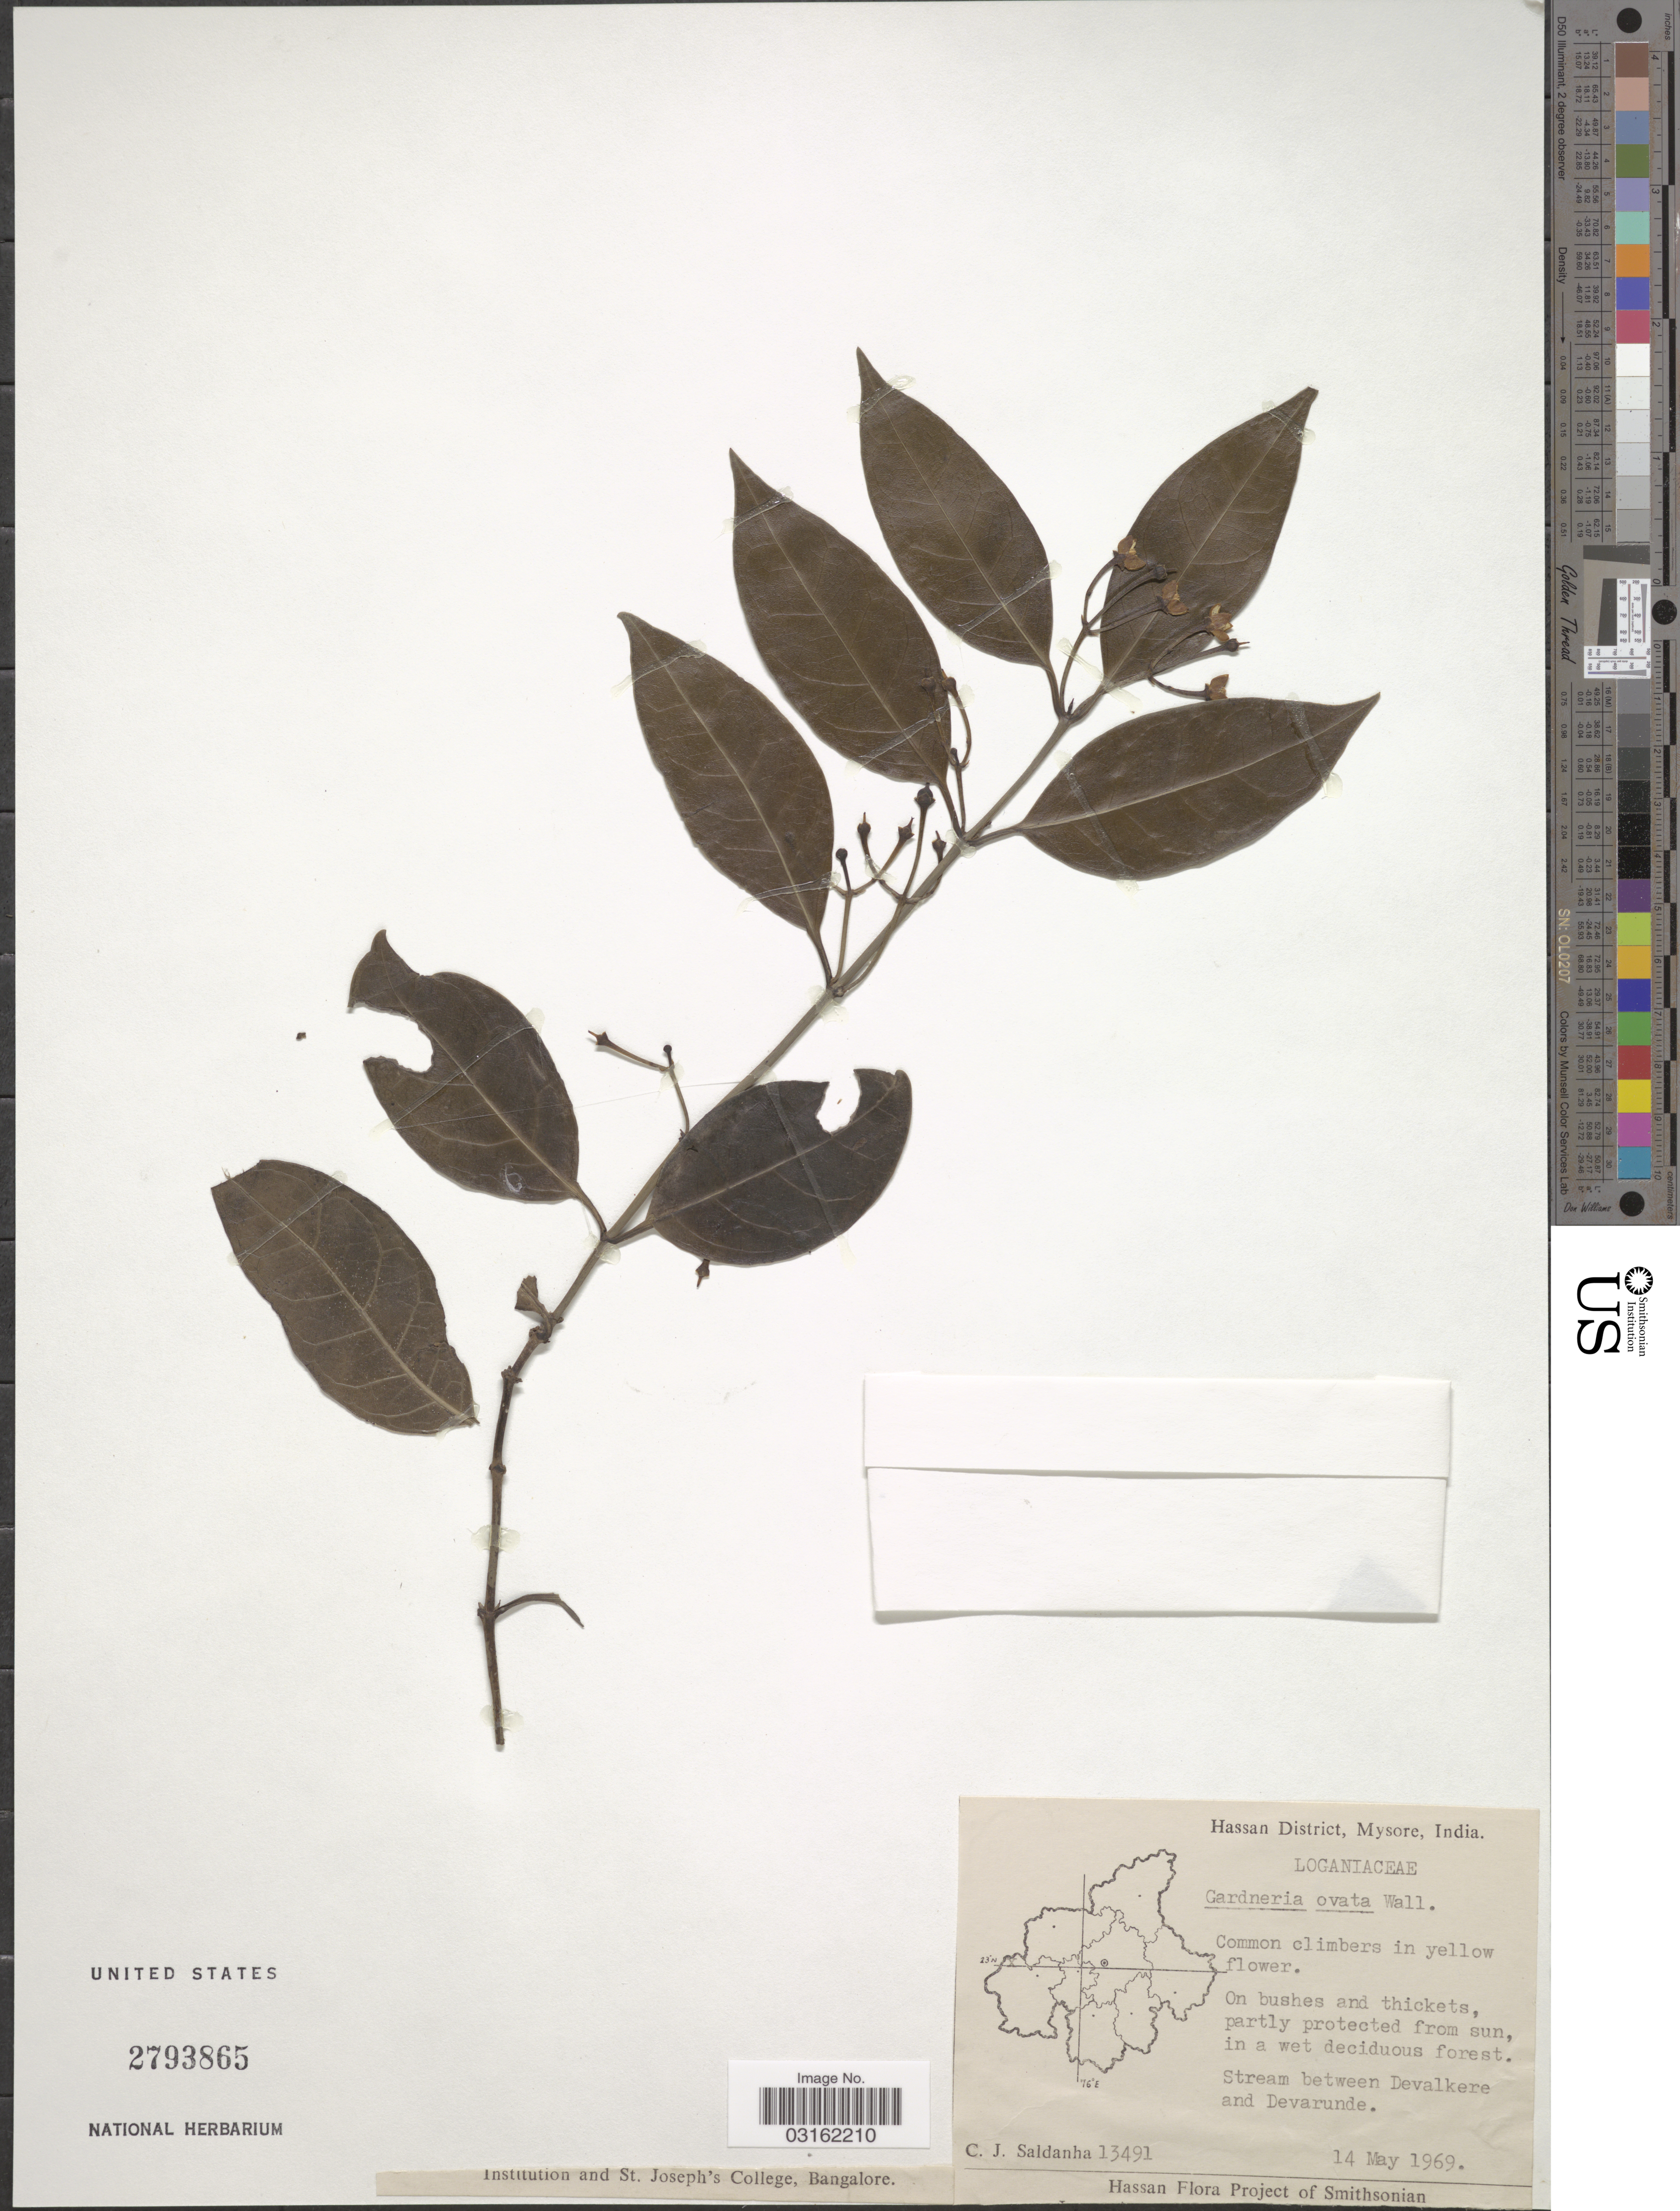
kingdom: Plantae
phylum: Tracheophyta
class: Magnoliopsida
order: Gentianales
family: Loganiaceae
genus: Gardneria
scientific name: Gardneria ovata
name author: Wall.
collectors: C. J. Saldanha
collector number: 13491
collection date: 1969-05-14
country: India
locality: Hassan District, Mysore, Stream between Devalkere and Devarunde.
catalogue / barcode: US 2793865